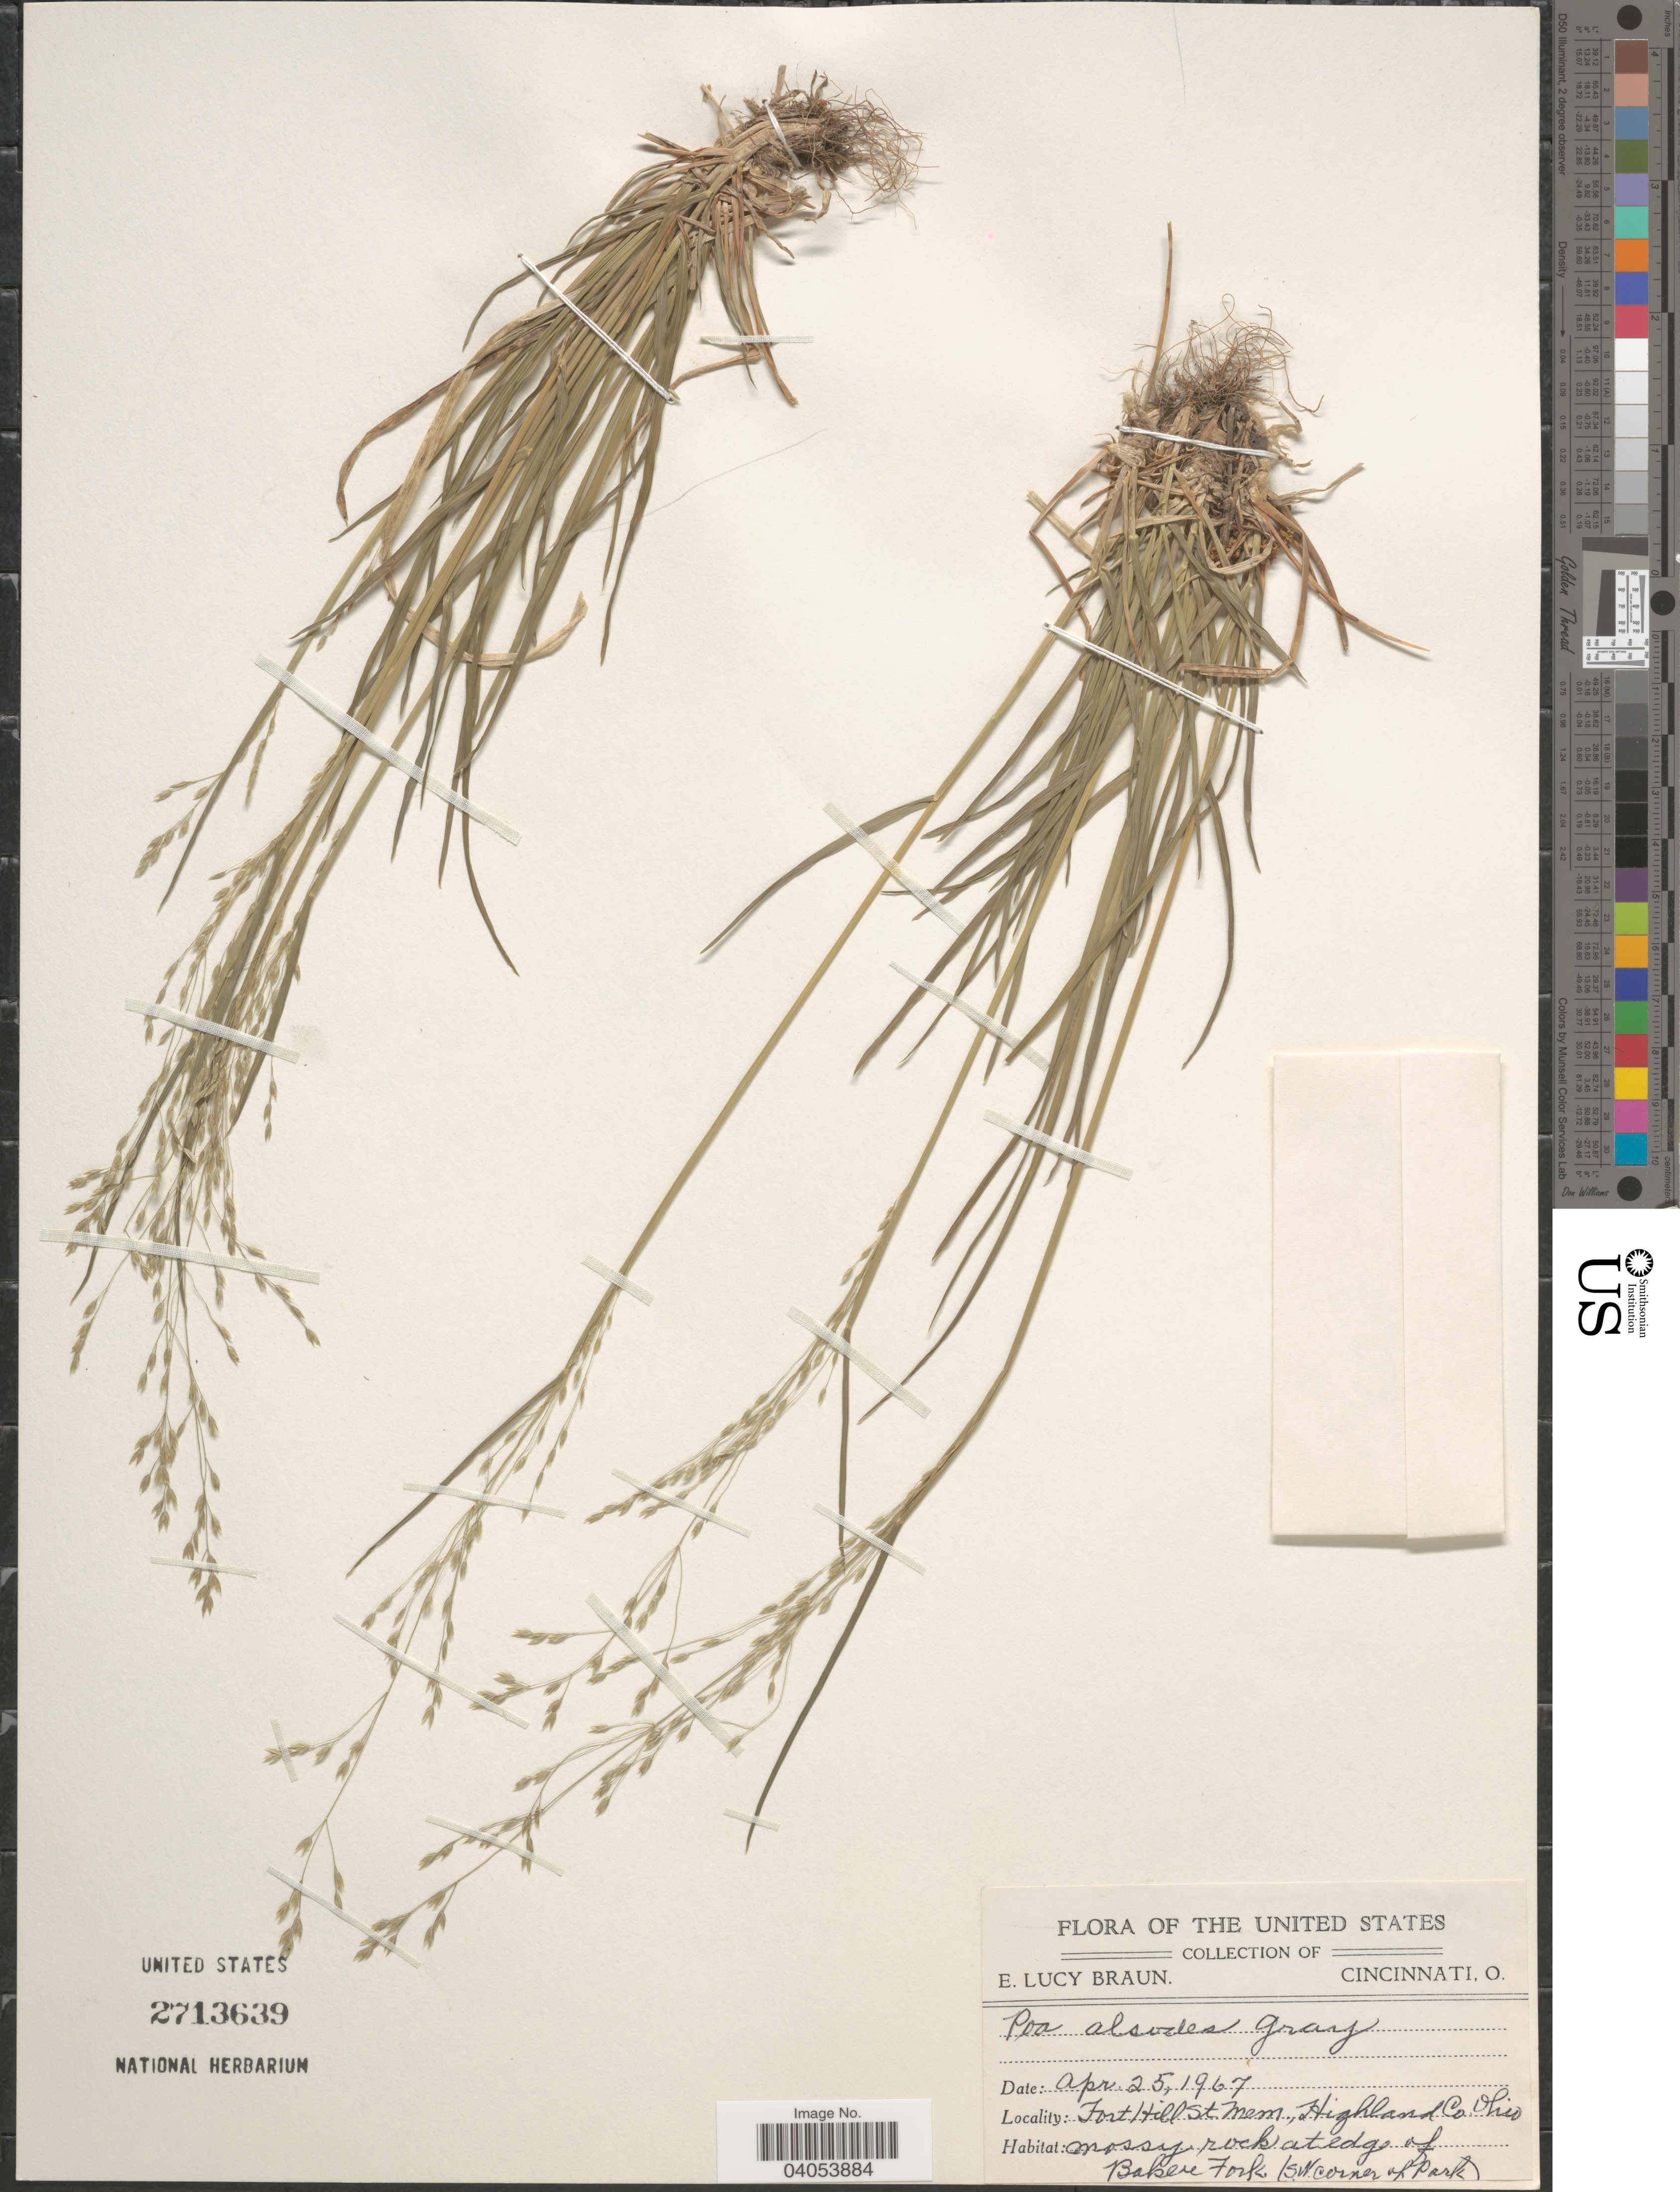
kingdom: Plantae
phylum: Tracheophyta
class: Liliopsida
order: Poales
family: Poaceae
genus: Poa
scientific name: Poa alsodes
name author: A. Gray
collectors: E. L. Braun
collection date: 1967-04-25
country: United States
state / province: Ohio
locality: Fort Hill St. Mem, Highland Co. Rock at edge of Baker Fork (S.W. Corner of Park).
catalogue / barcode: US 2713639